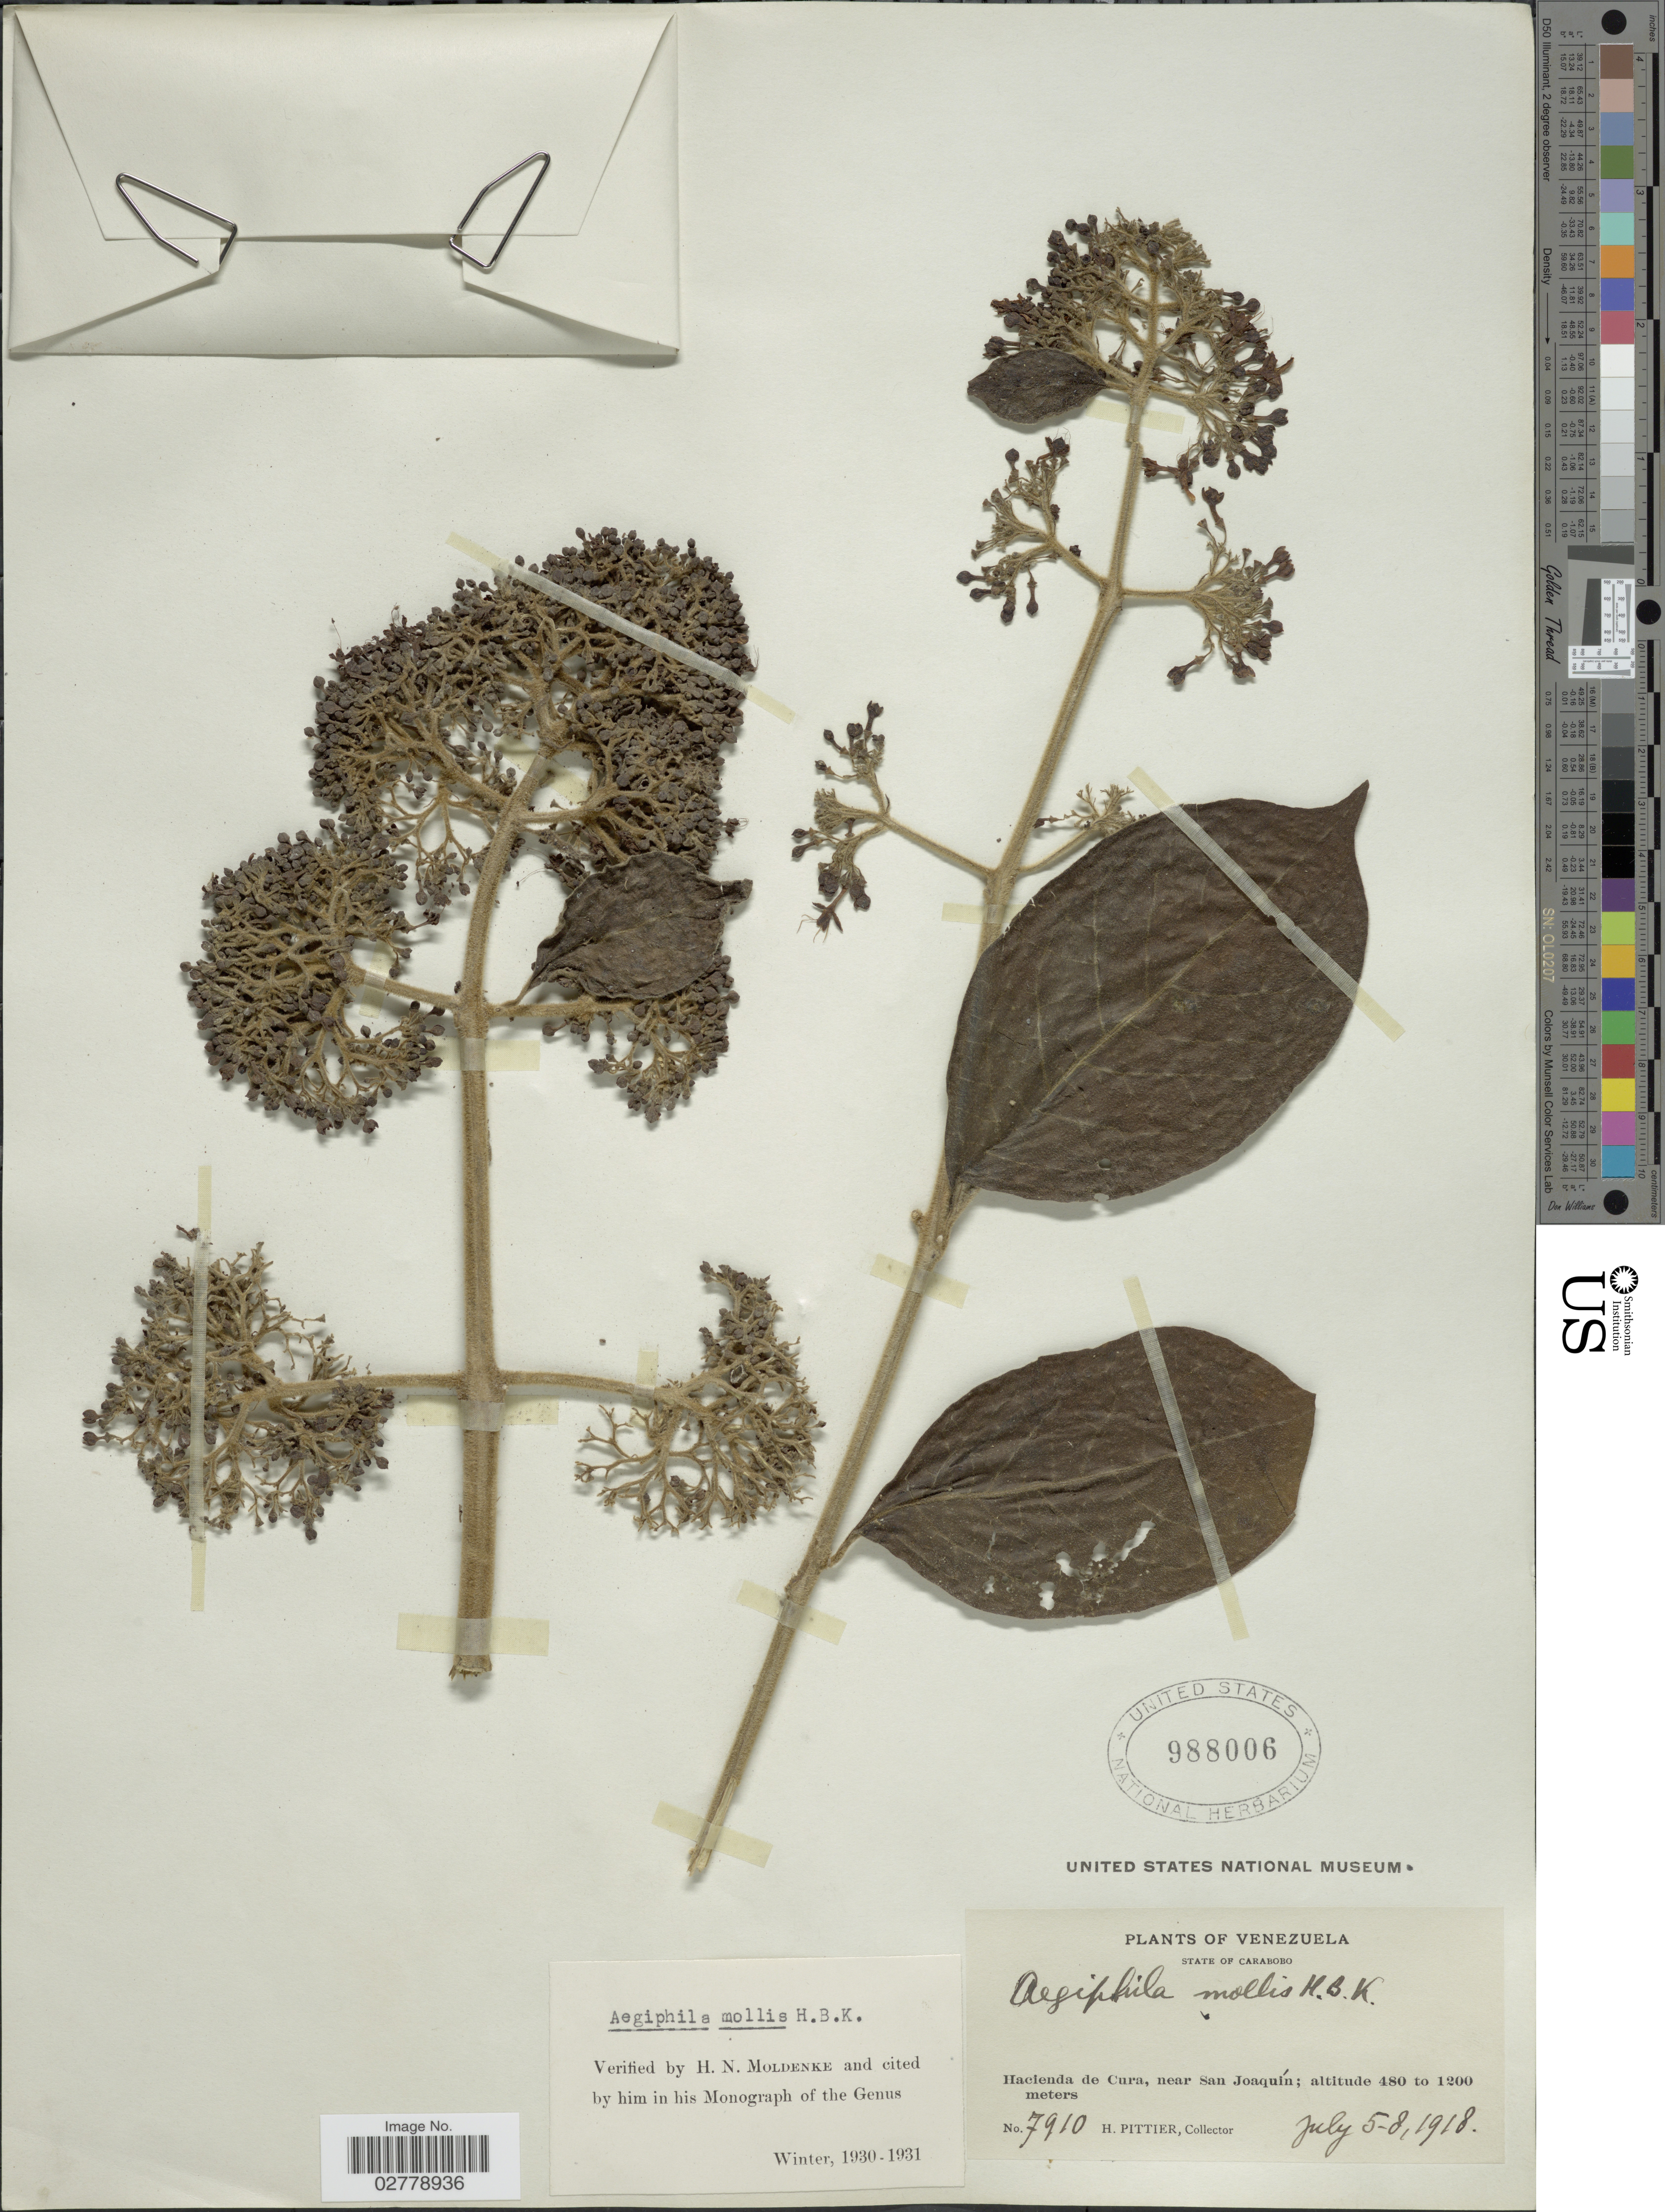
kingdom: Plantae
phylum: Tracheophyta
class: Magnoliopsida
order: Lamiales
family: Lamiaceae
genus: Aegiphila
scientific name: Aegiphila mollis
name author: Kunth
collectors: H. F. Pittier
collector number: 7910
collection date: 1918-07-05/1918-07-08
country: Venezuela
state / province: Carabobo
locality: Hacienda de Cura, near San Joaquín.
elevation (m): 480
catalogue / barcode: US 988006